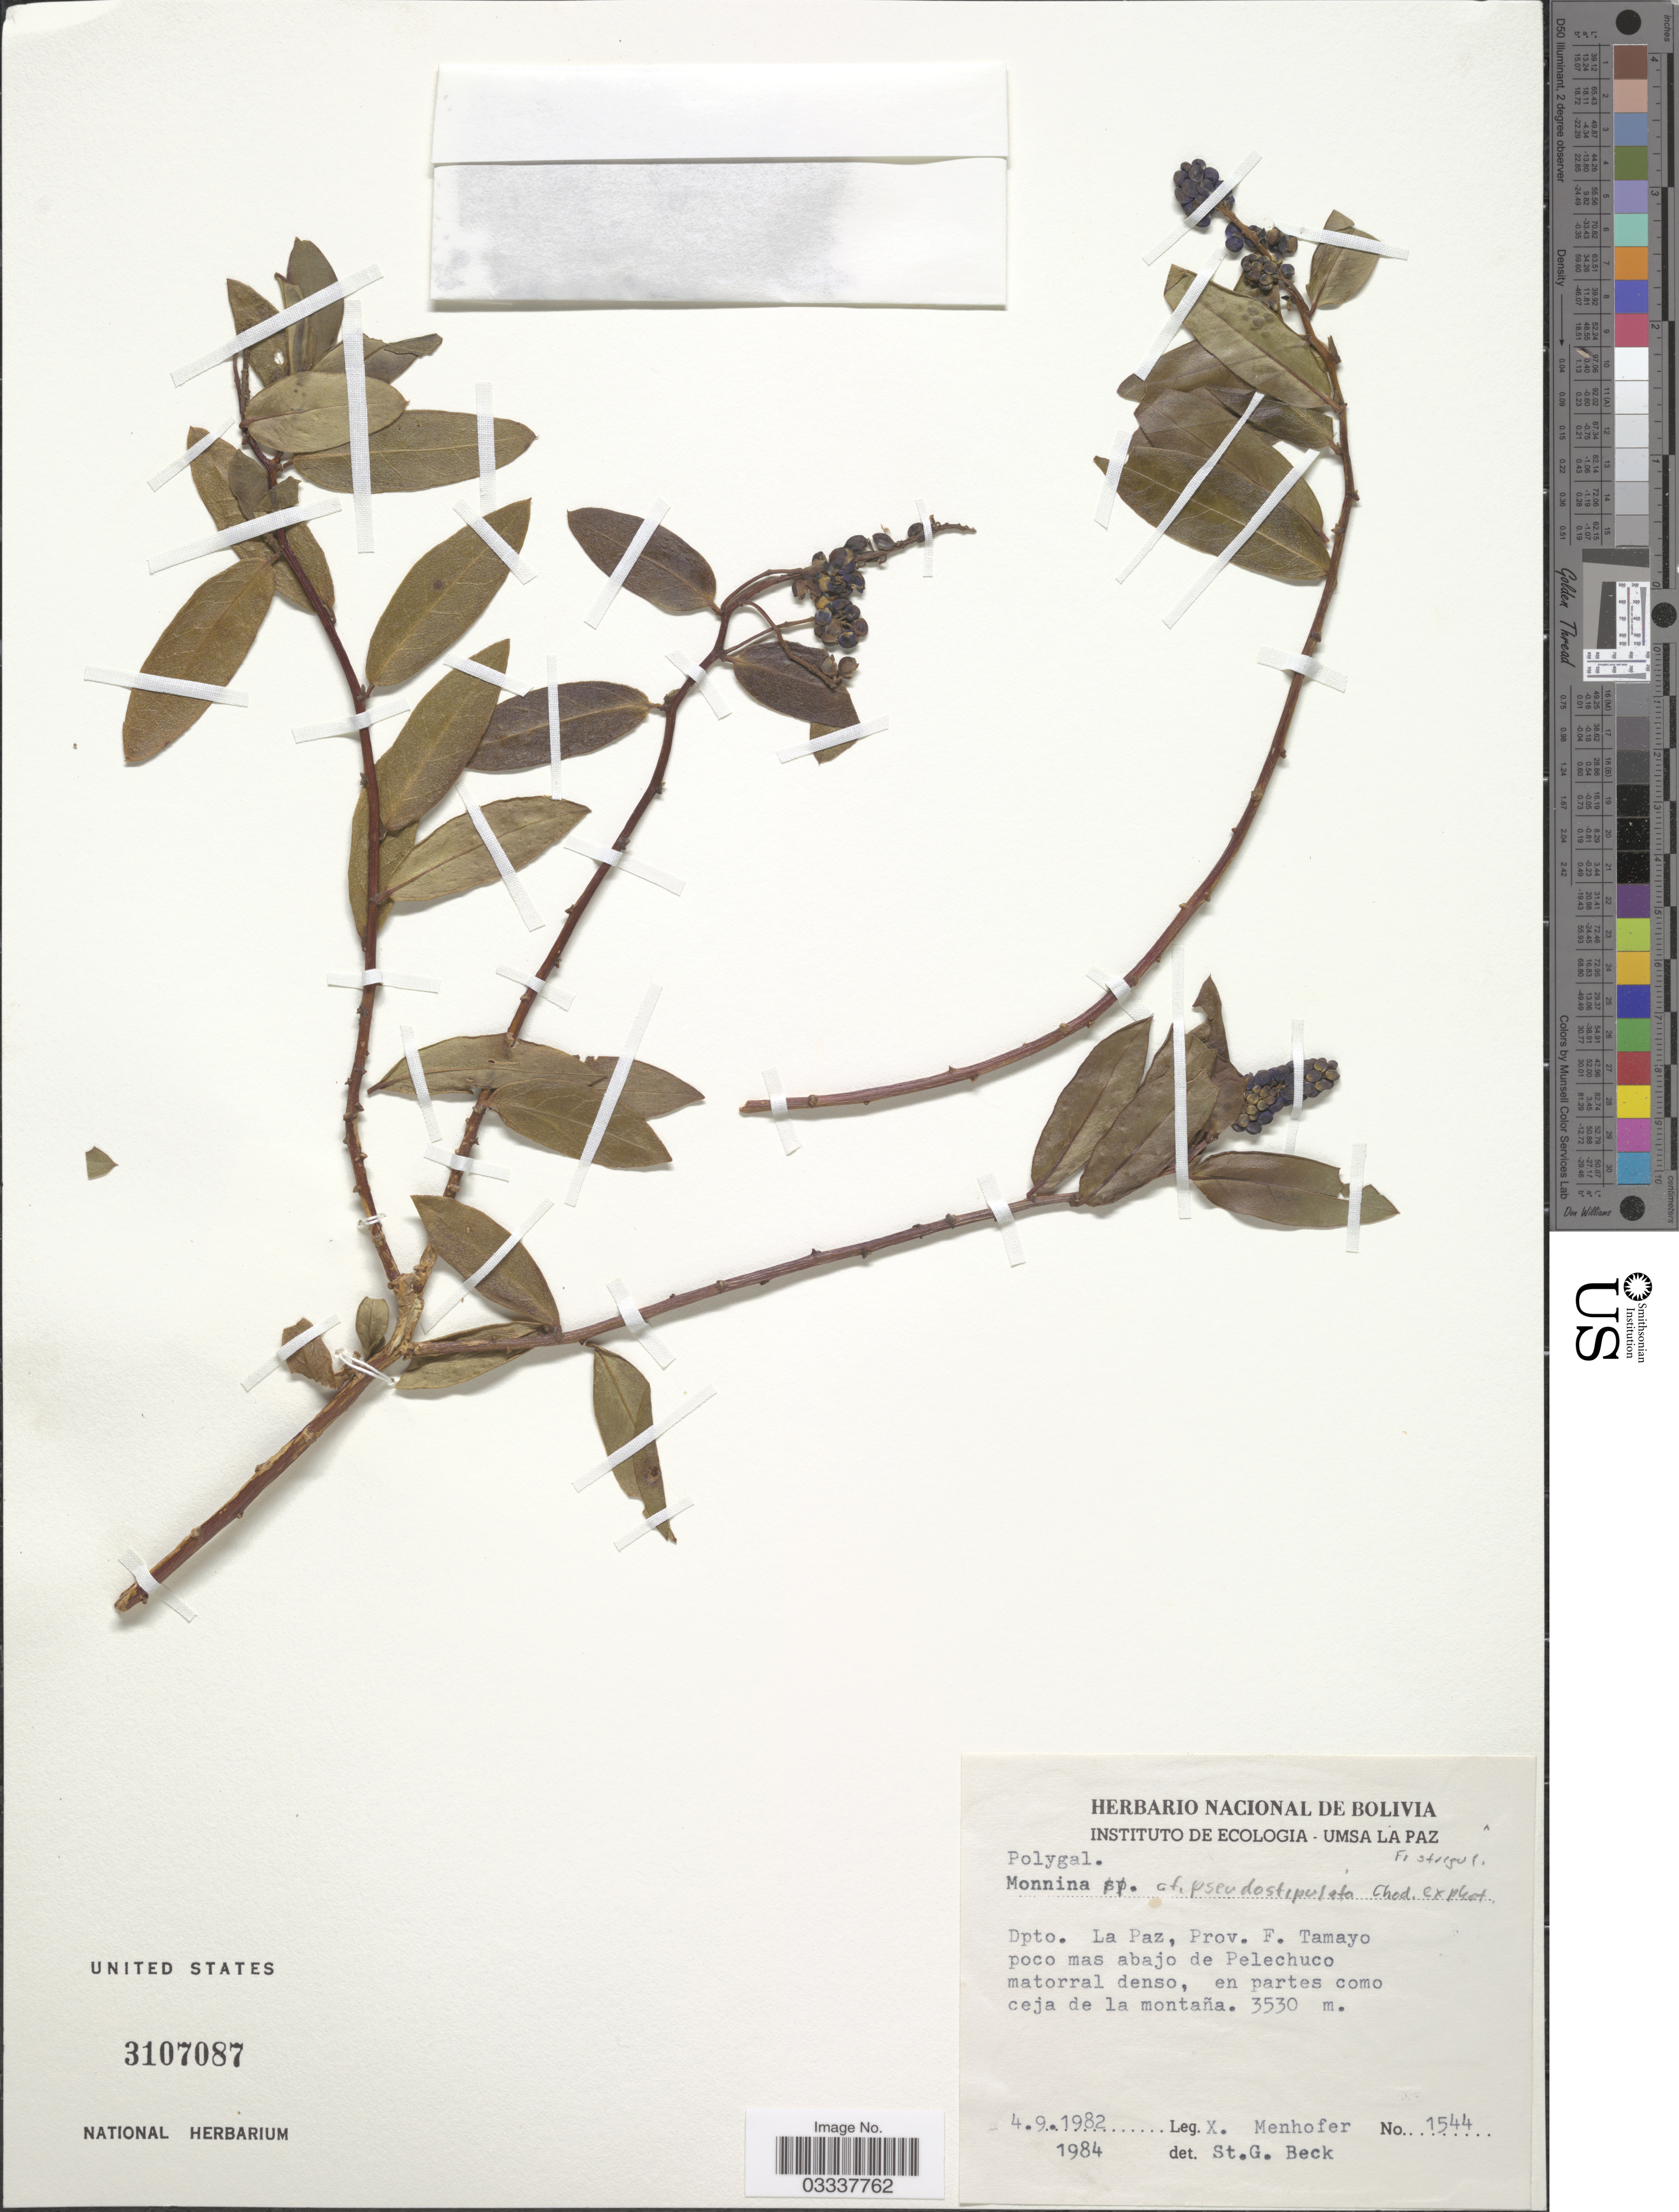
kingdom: Plantae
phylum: Tracheophyta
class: Magnoliopsida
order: Fabales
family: Polygalaceae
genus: Monnina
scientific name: Monnina pseudostipulata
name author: Chodat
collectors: X. Menhofer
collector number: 1544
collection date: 1982-09-04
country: Bolivia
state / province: La Paz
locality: Dpto. La Paz, Prov. F. Tamayo poco mas abajo de Pelechuco.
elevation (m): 3530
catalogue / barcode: US 3107087